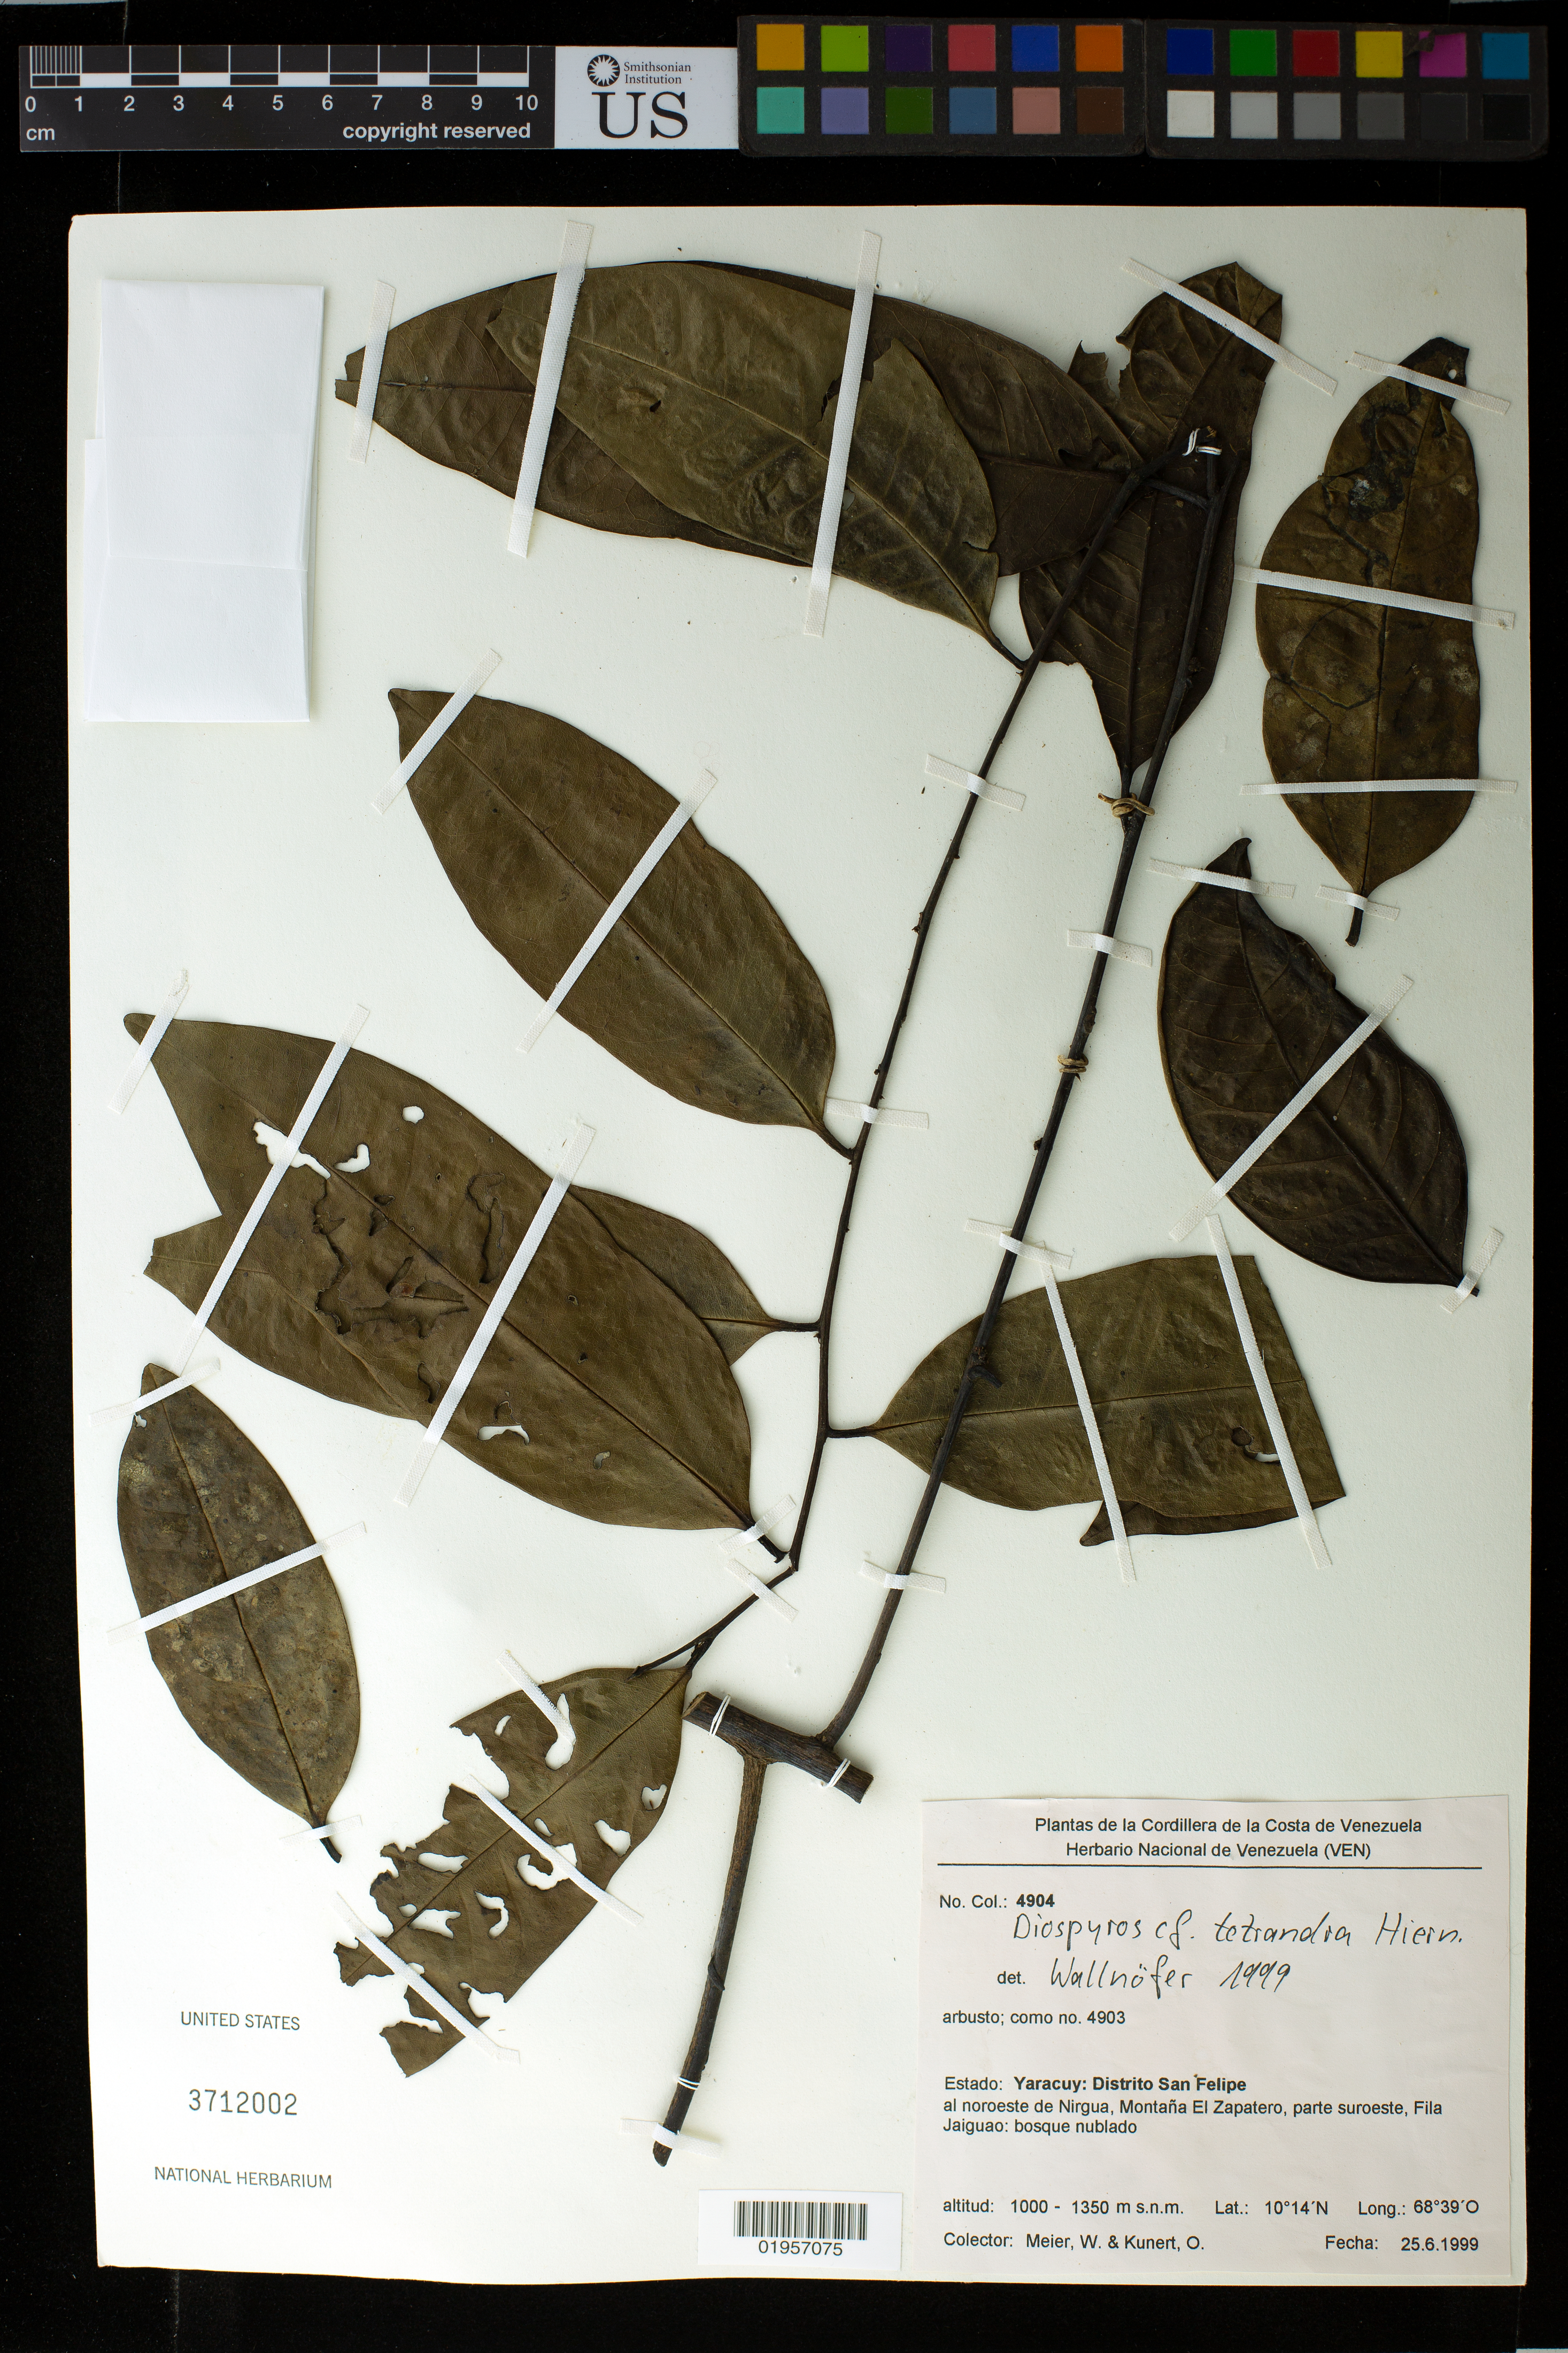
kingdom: Plantae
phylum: Tracheophyta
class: Magnoliopsida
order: Ericales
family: Ebenaceae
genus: Diospyros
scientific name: Diospyros tetrandra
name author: Hiern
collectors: W. Meier & O. Kunert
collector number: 4904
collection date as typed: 25 Jun 1999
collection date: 1999-06-25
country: Venezuela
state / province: Yaracuy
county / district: San Felipe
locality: al noroeste de Nirgua, Montana El Zapatero, parte suroeste, Fila Jaiguao: bosque nublado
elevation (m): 1000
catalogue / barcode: US 3712002